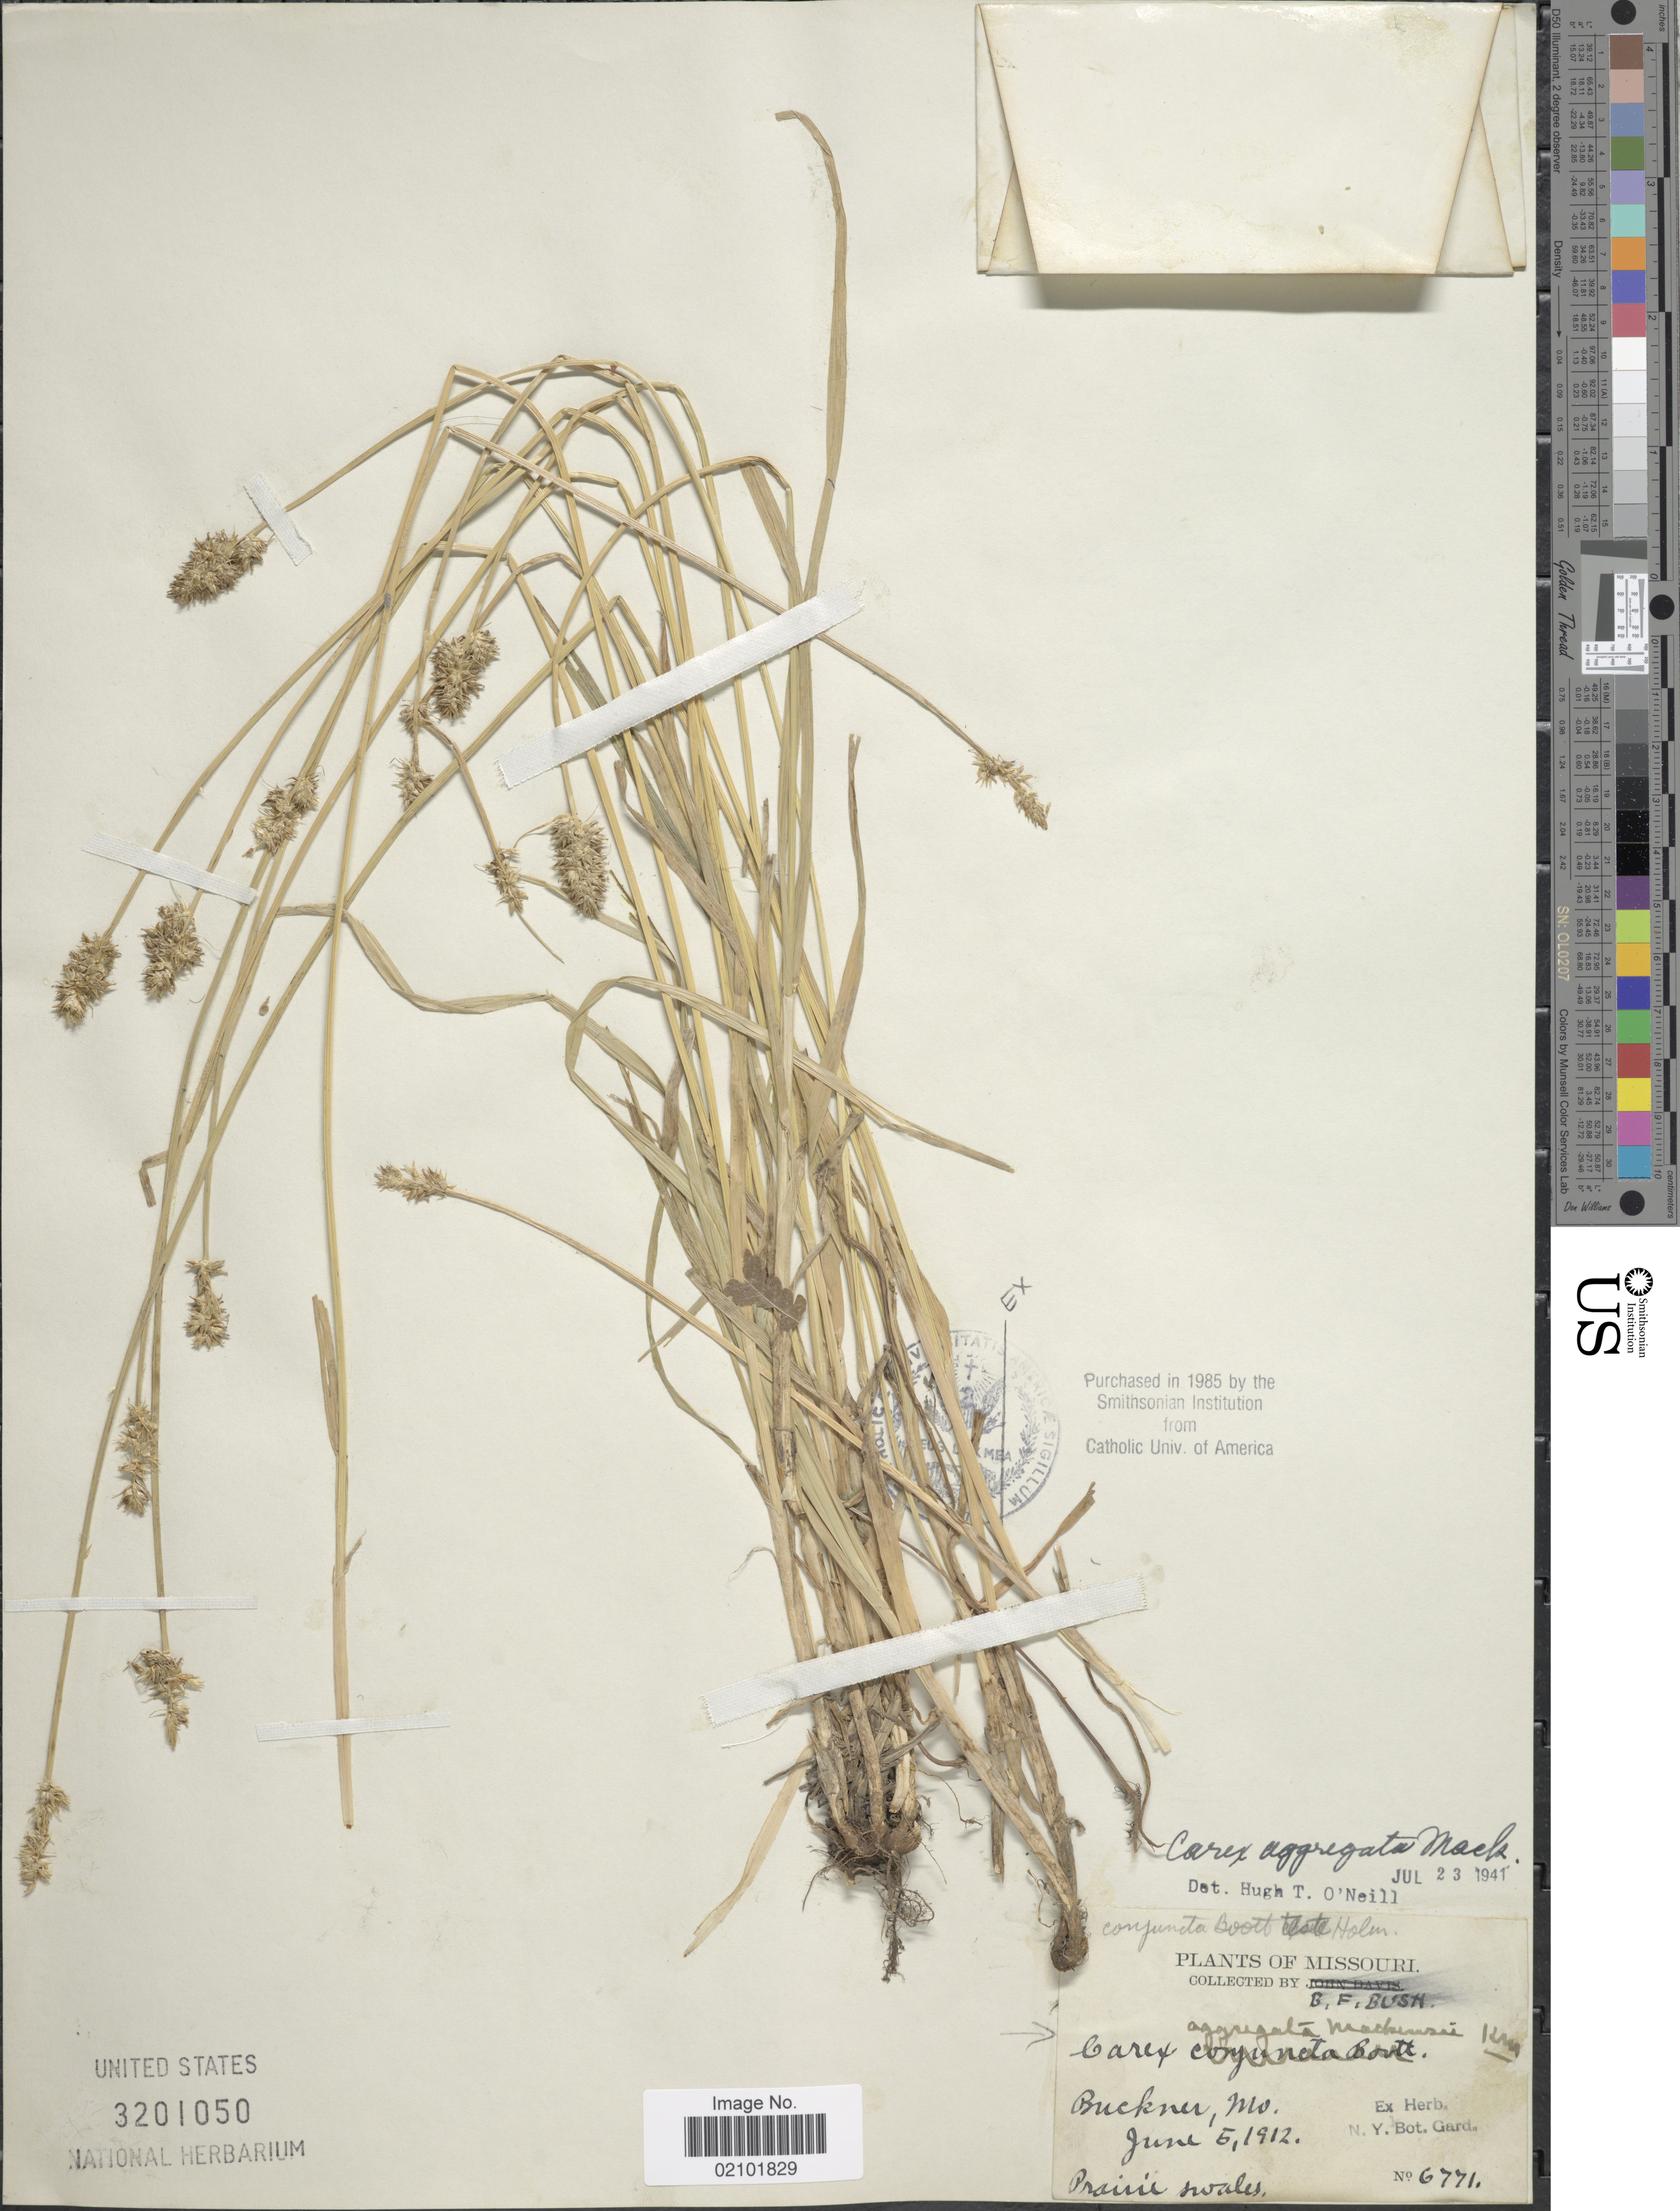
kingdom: Plantae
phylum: Tracheophyta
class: Liliopsida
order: Poales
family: Cyperaceae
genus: Carex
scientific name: Carex aggregata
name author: Mack.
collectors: B. F. Bush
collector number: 6771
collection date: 1912-06-05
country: United States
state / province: Missouri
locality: Buckner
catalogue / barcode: US 3201050